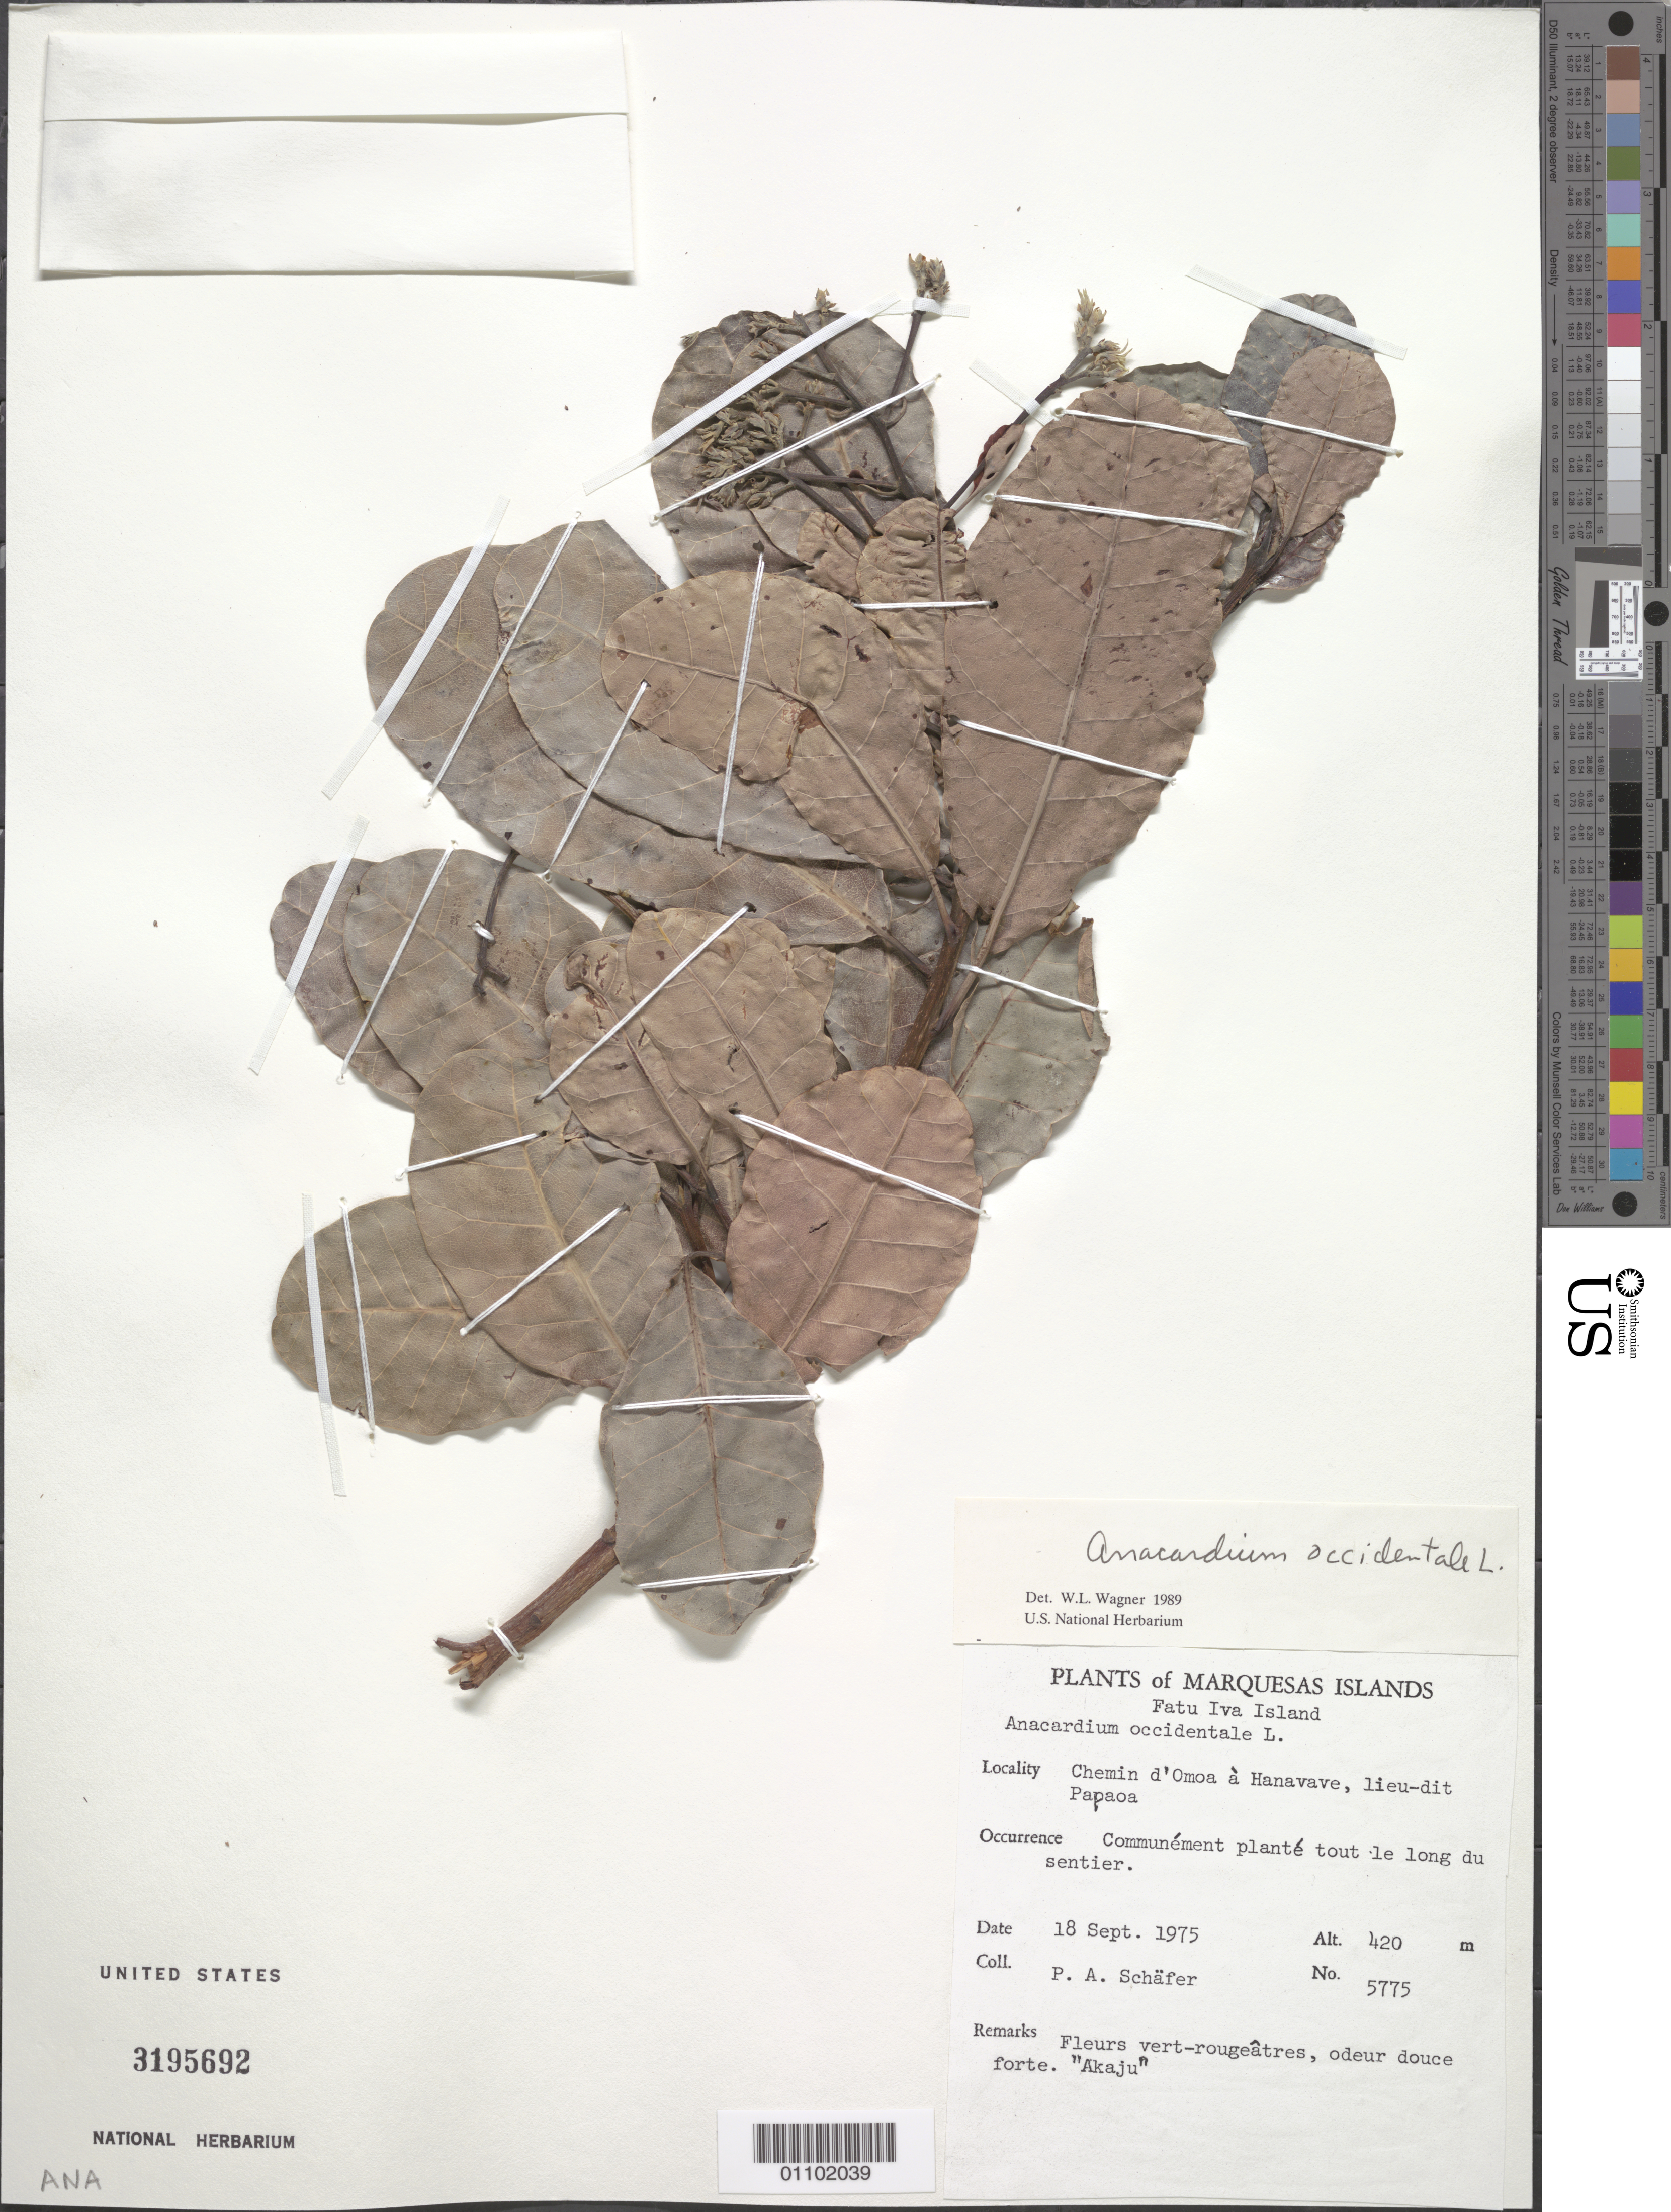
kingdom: Plantae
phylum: Tracheophyta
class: Magnoliopsida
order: Sapindales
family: Anacardiaceae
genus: Anacardium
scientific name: Anacardium occidentale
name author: L.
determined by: Wagner, W. L., (BOT), Smithsonian Institution - National Museum of Natural History (UNITED STATES)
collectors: P. A. Schäfer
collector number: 5775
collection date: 1975-09-18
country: French Polynesia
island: Fatu Hiva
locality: Chemin d'Omo'a à Hanavave, lieu-dit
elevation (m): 420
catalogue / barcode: US 3195692